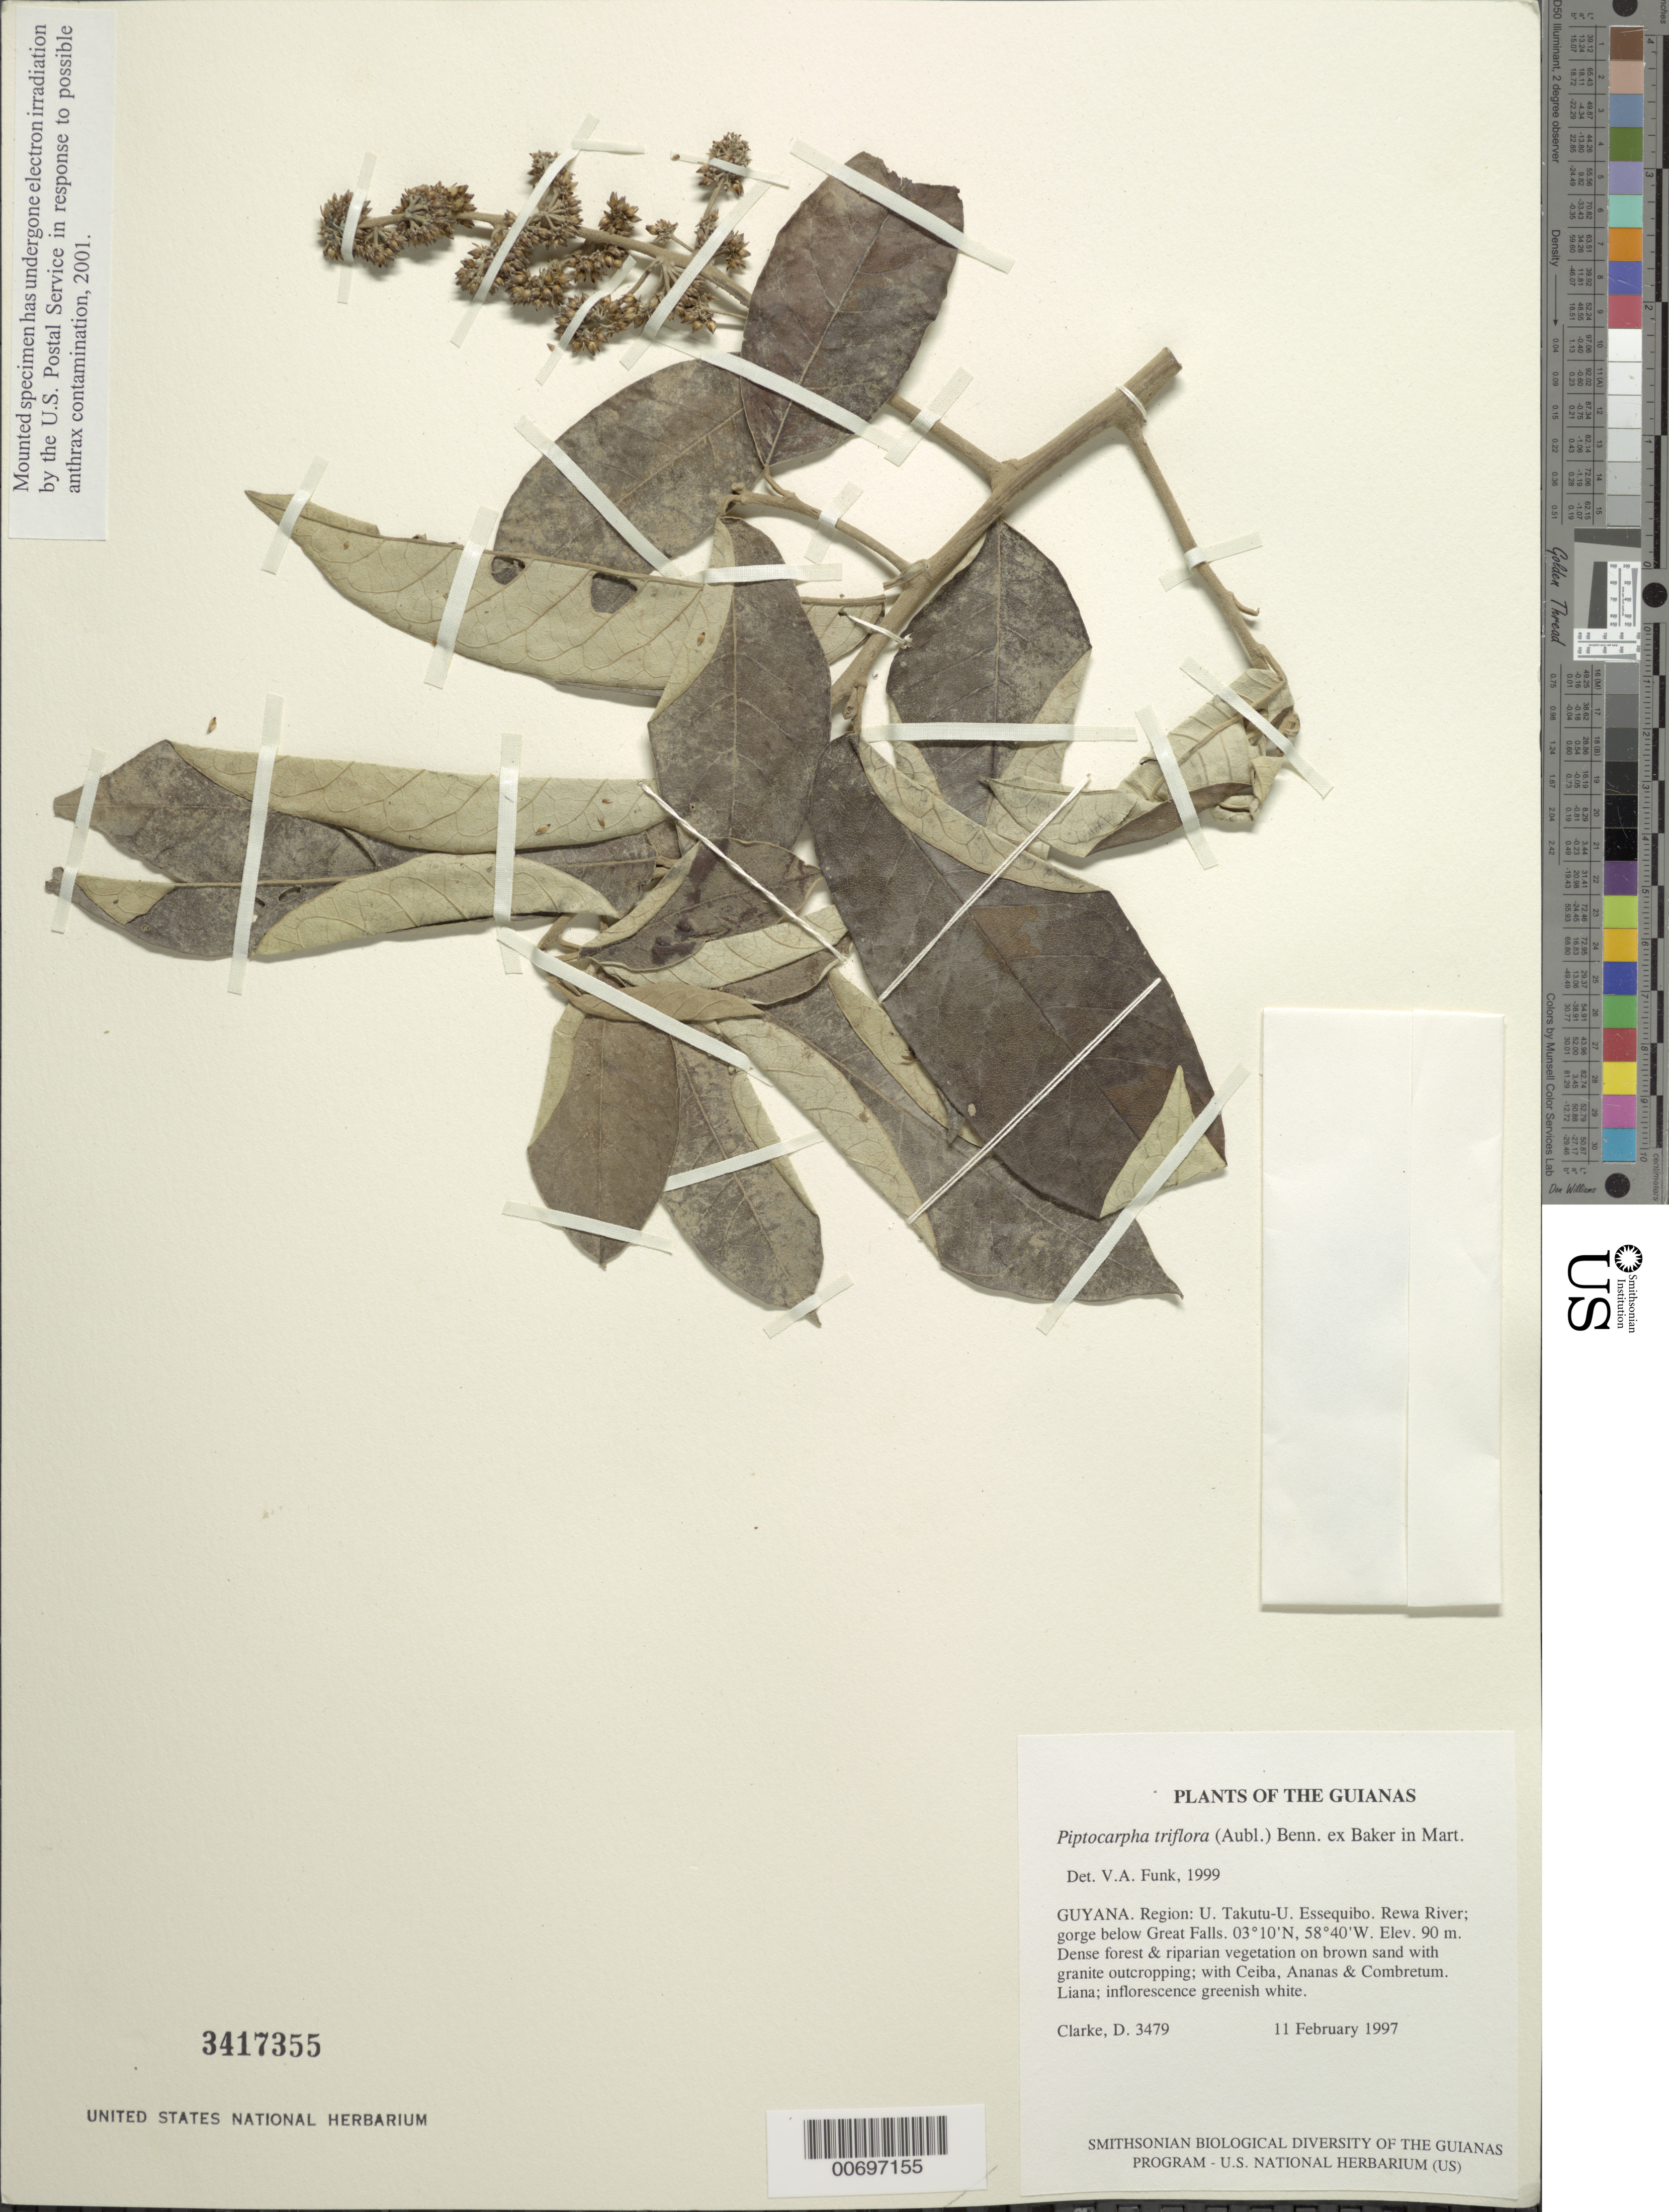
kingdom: Plantae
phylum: Tracheophyta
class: Magnoliopsida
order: Asterales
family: Asteraceae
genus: Piptocarpha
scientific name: Piptocarpha triflora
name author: (Aubl.) Benn. ex Baker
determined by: Funk, Vicki A., (BOT), Smithsonian Institution - National Museum of Natural History (UNITED STATES)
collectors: H. D. Clarke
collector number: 3479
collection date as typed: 11 February 1997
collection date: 1997-02-11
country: Guyana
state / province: U. Takutu-U. Essequibo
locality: Rewa River; gorge below Great Falls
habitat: Dense forest & riparian vegetation on brown sand with granite outcropping; with Ceiba, Ananas & Combretum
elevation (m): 90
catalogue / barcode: US 3417355